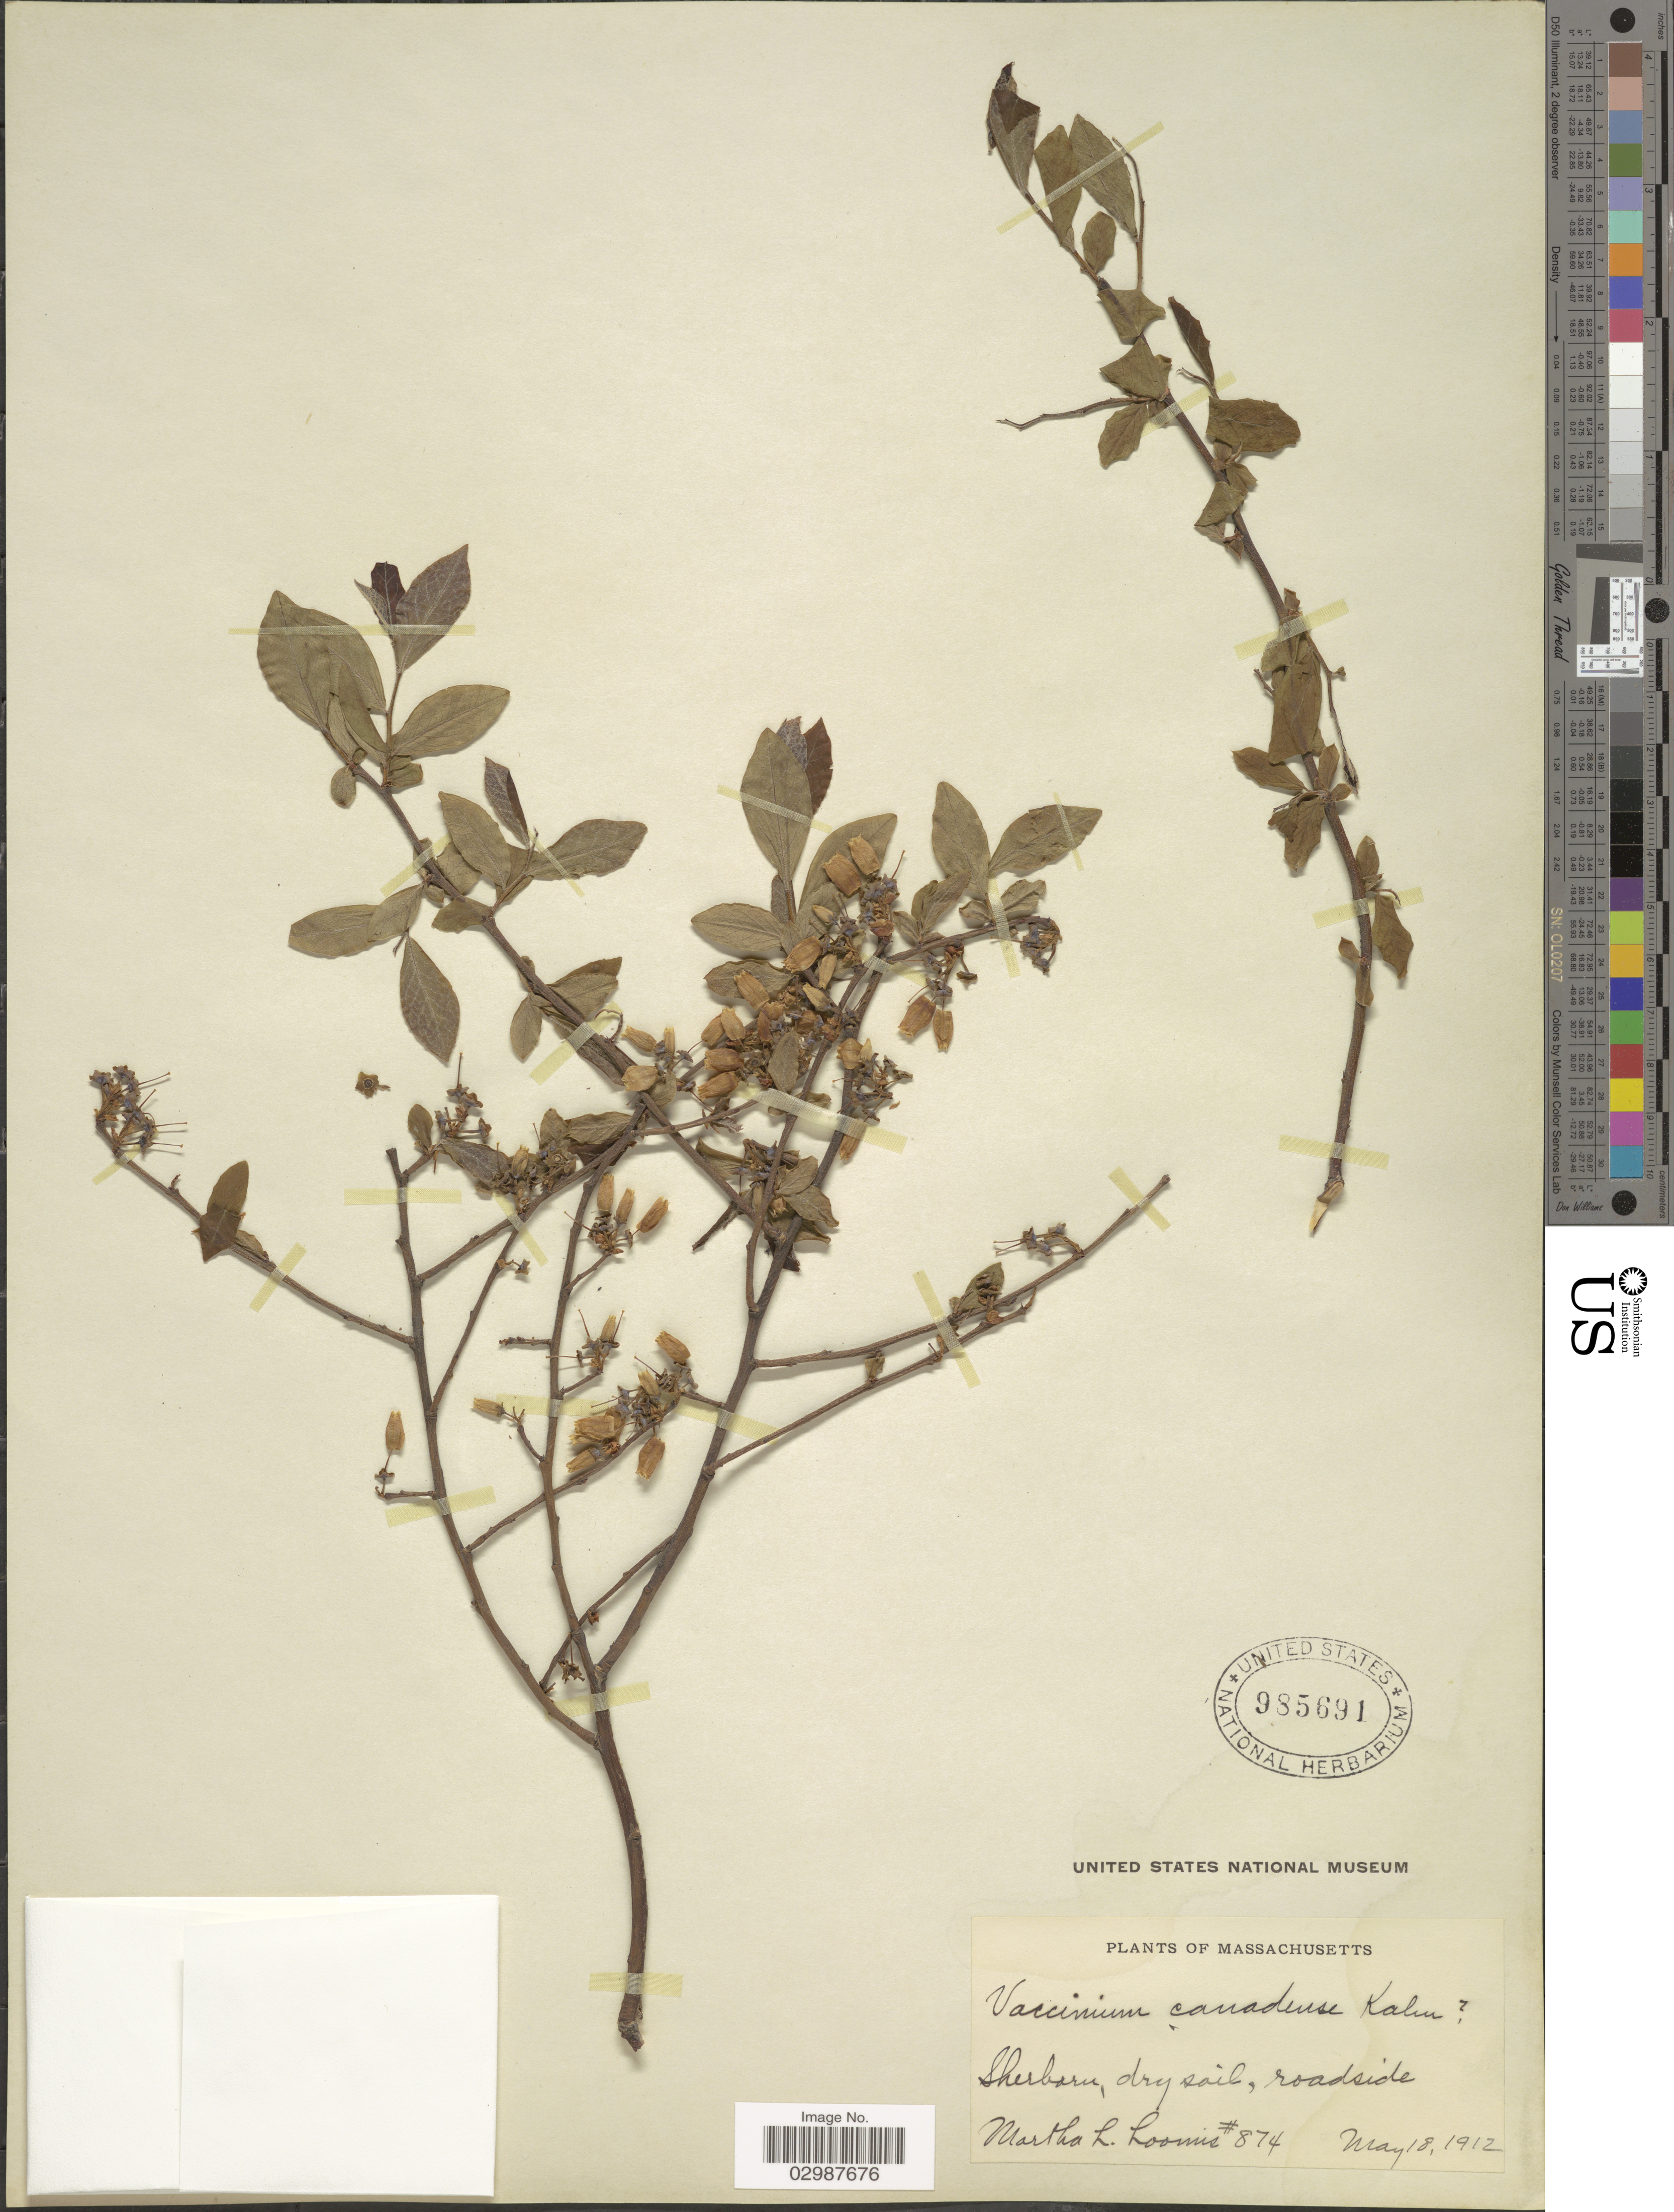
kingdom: Plantae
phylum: Tracheophyta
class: Magnoliopsida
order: Ericales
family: Ericaceae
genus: Vaccinium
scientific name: Vaccinium canadense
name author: Kalm ex Richardson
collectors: M. L. Loomis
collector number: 874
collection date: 1912-05-18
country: United States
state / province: Massachusetts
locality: Sherborn.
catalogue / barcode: US 985691